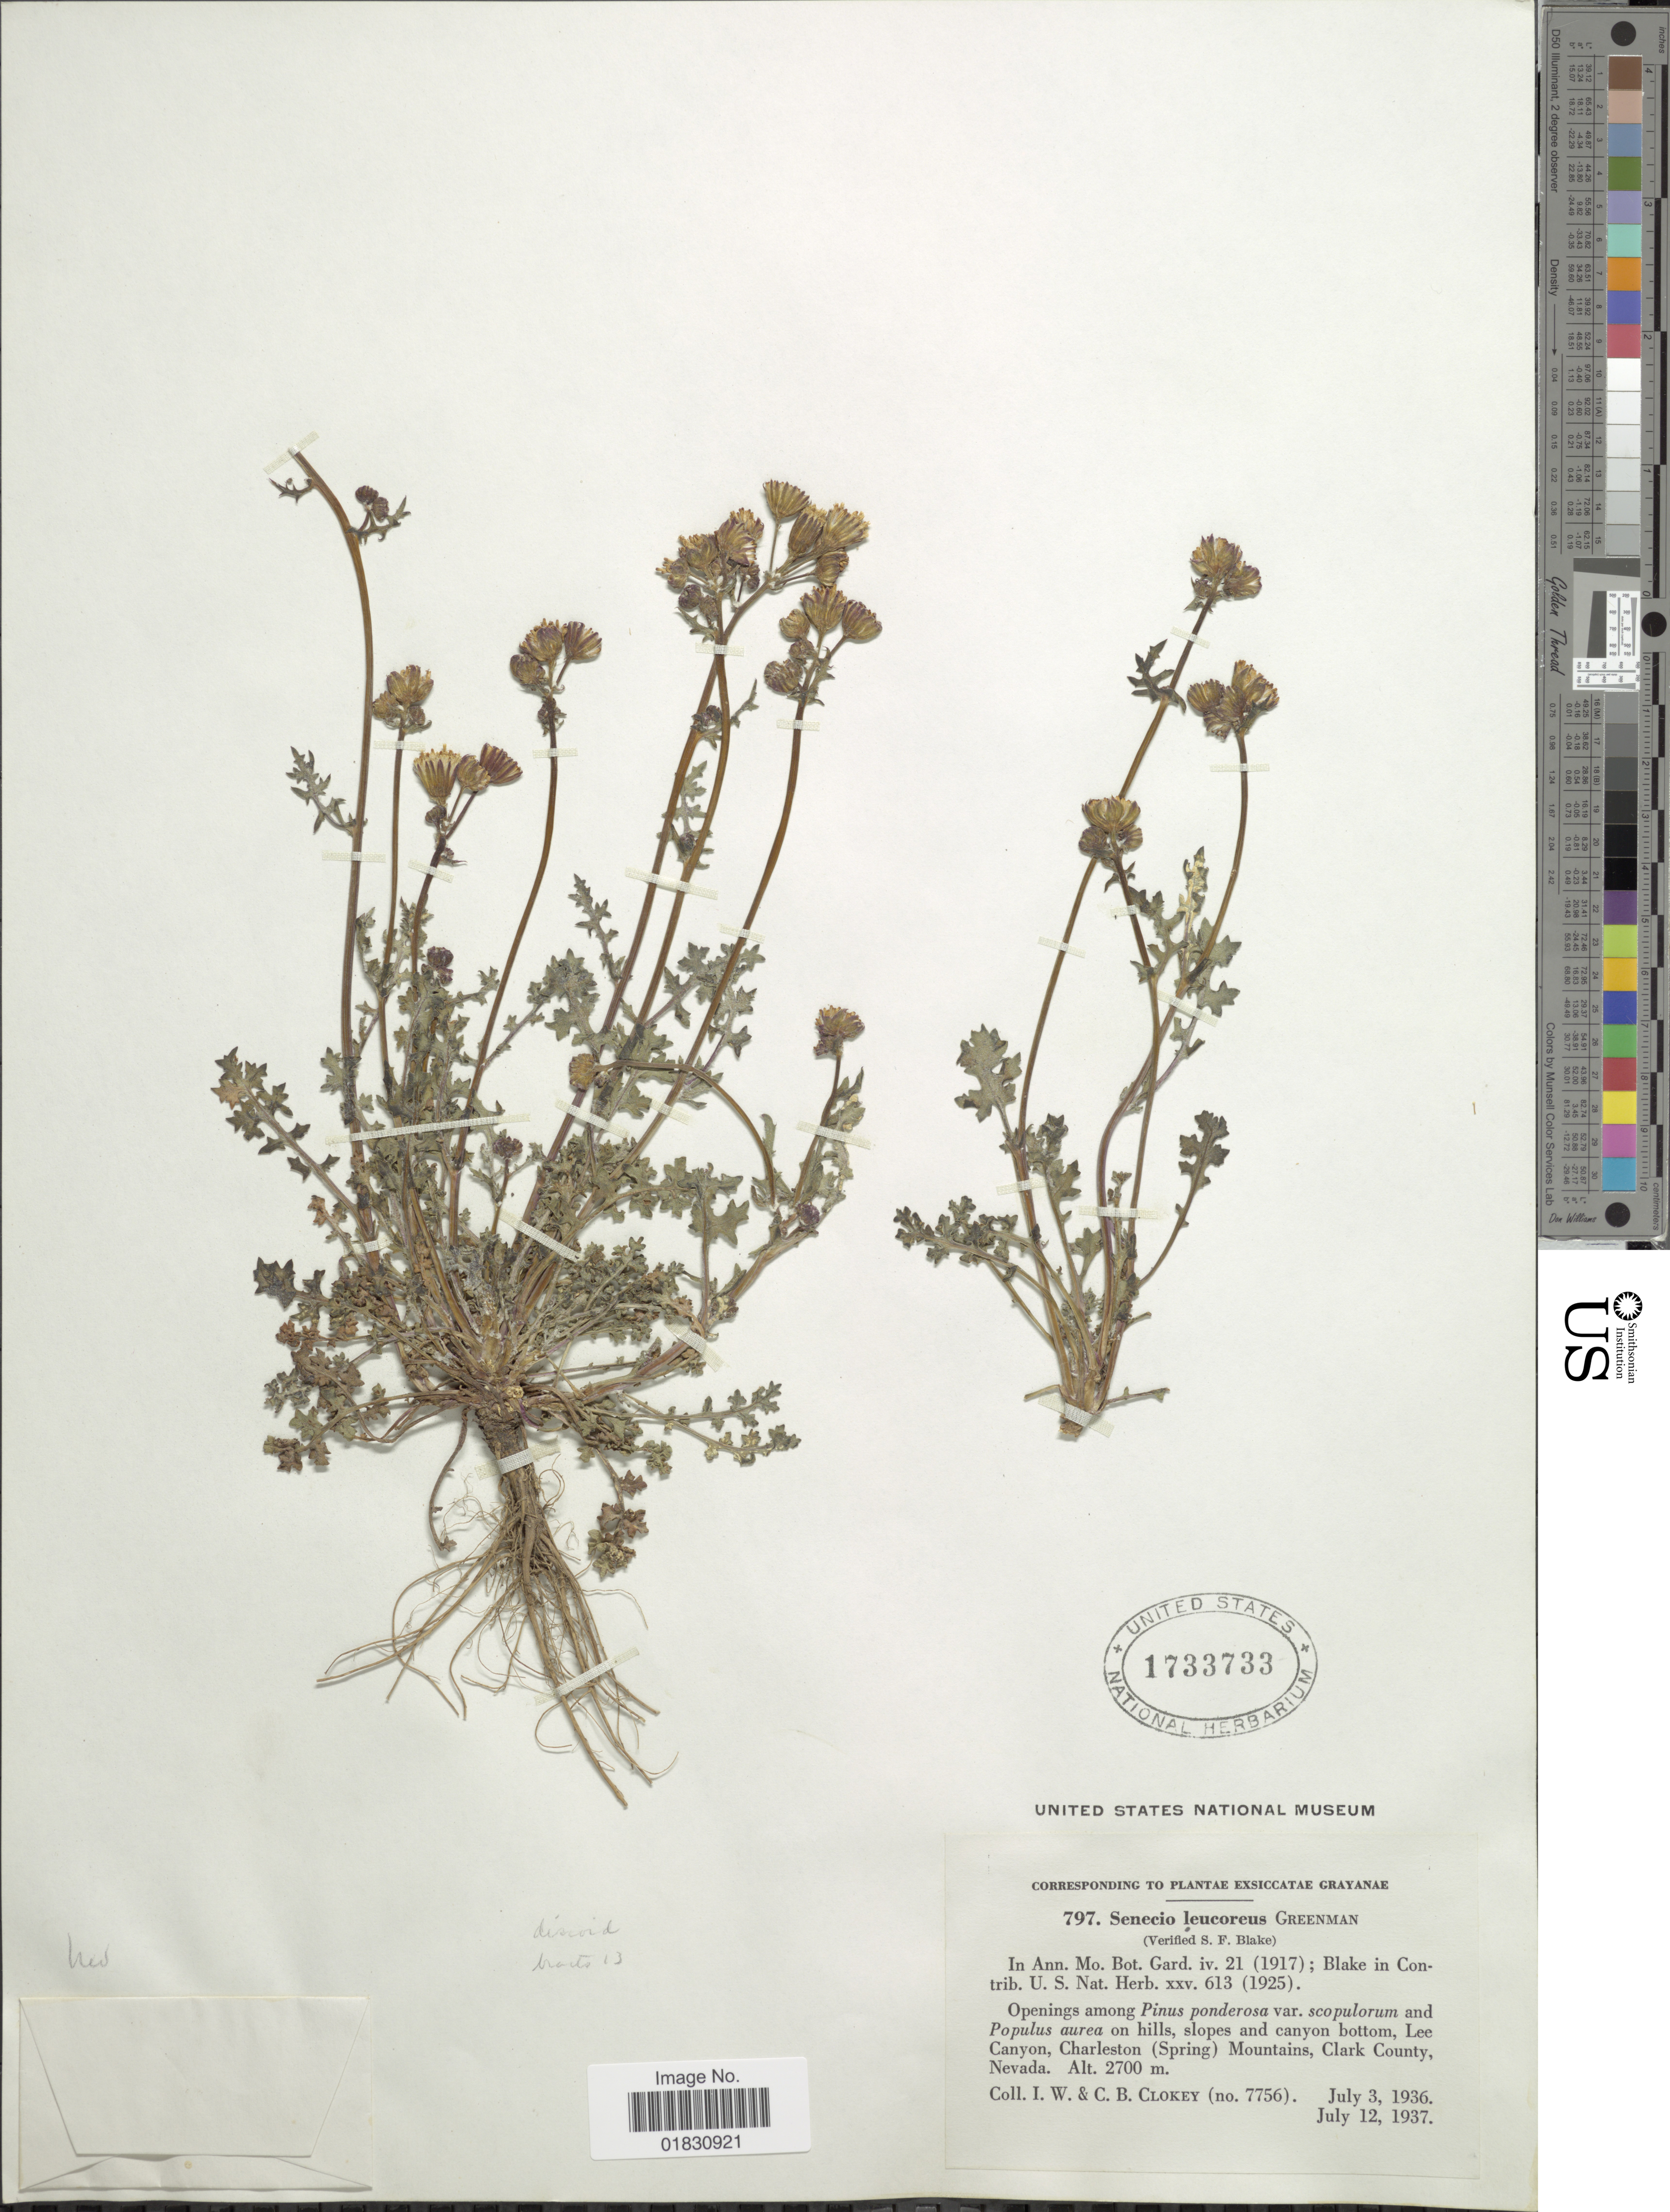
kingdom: Plantae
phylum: Tracheophyta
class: Magnoliopsida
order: Asterales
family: Asteraceae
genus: Packera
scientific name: Packera leucoreus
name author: Greenm.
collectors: I. W. Clokey & C. Clokey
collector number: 797/7756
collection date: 1936-07-03/1937-07-12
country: United States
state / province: Nevada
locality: Lee Canyon, Charleston (Spring) Mountains, Clark County, Nevada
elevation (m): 2700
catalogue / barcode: US 1733733